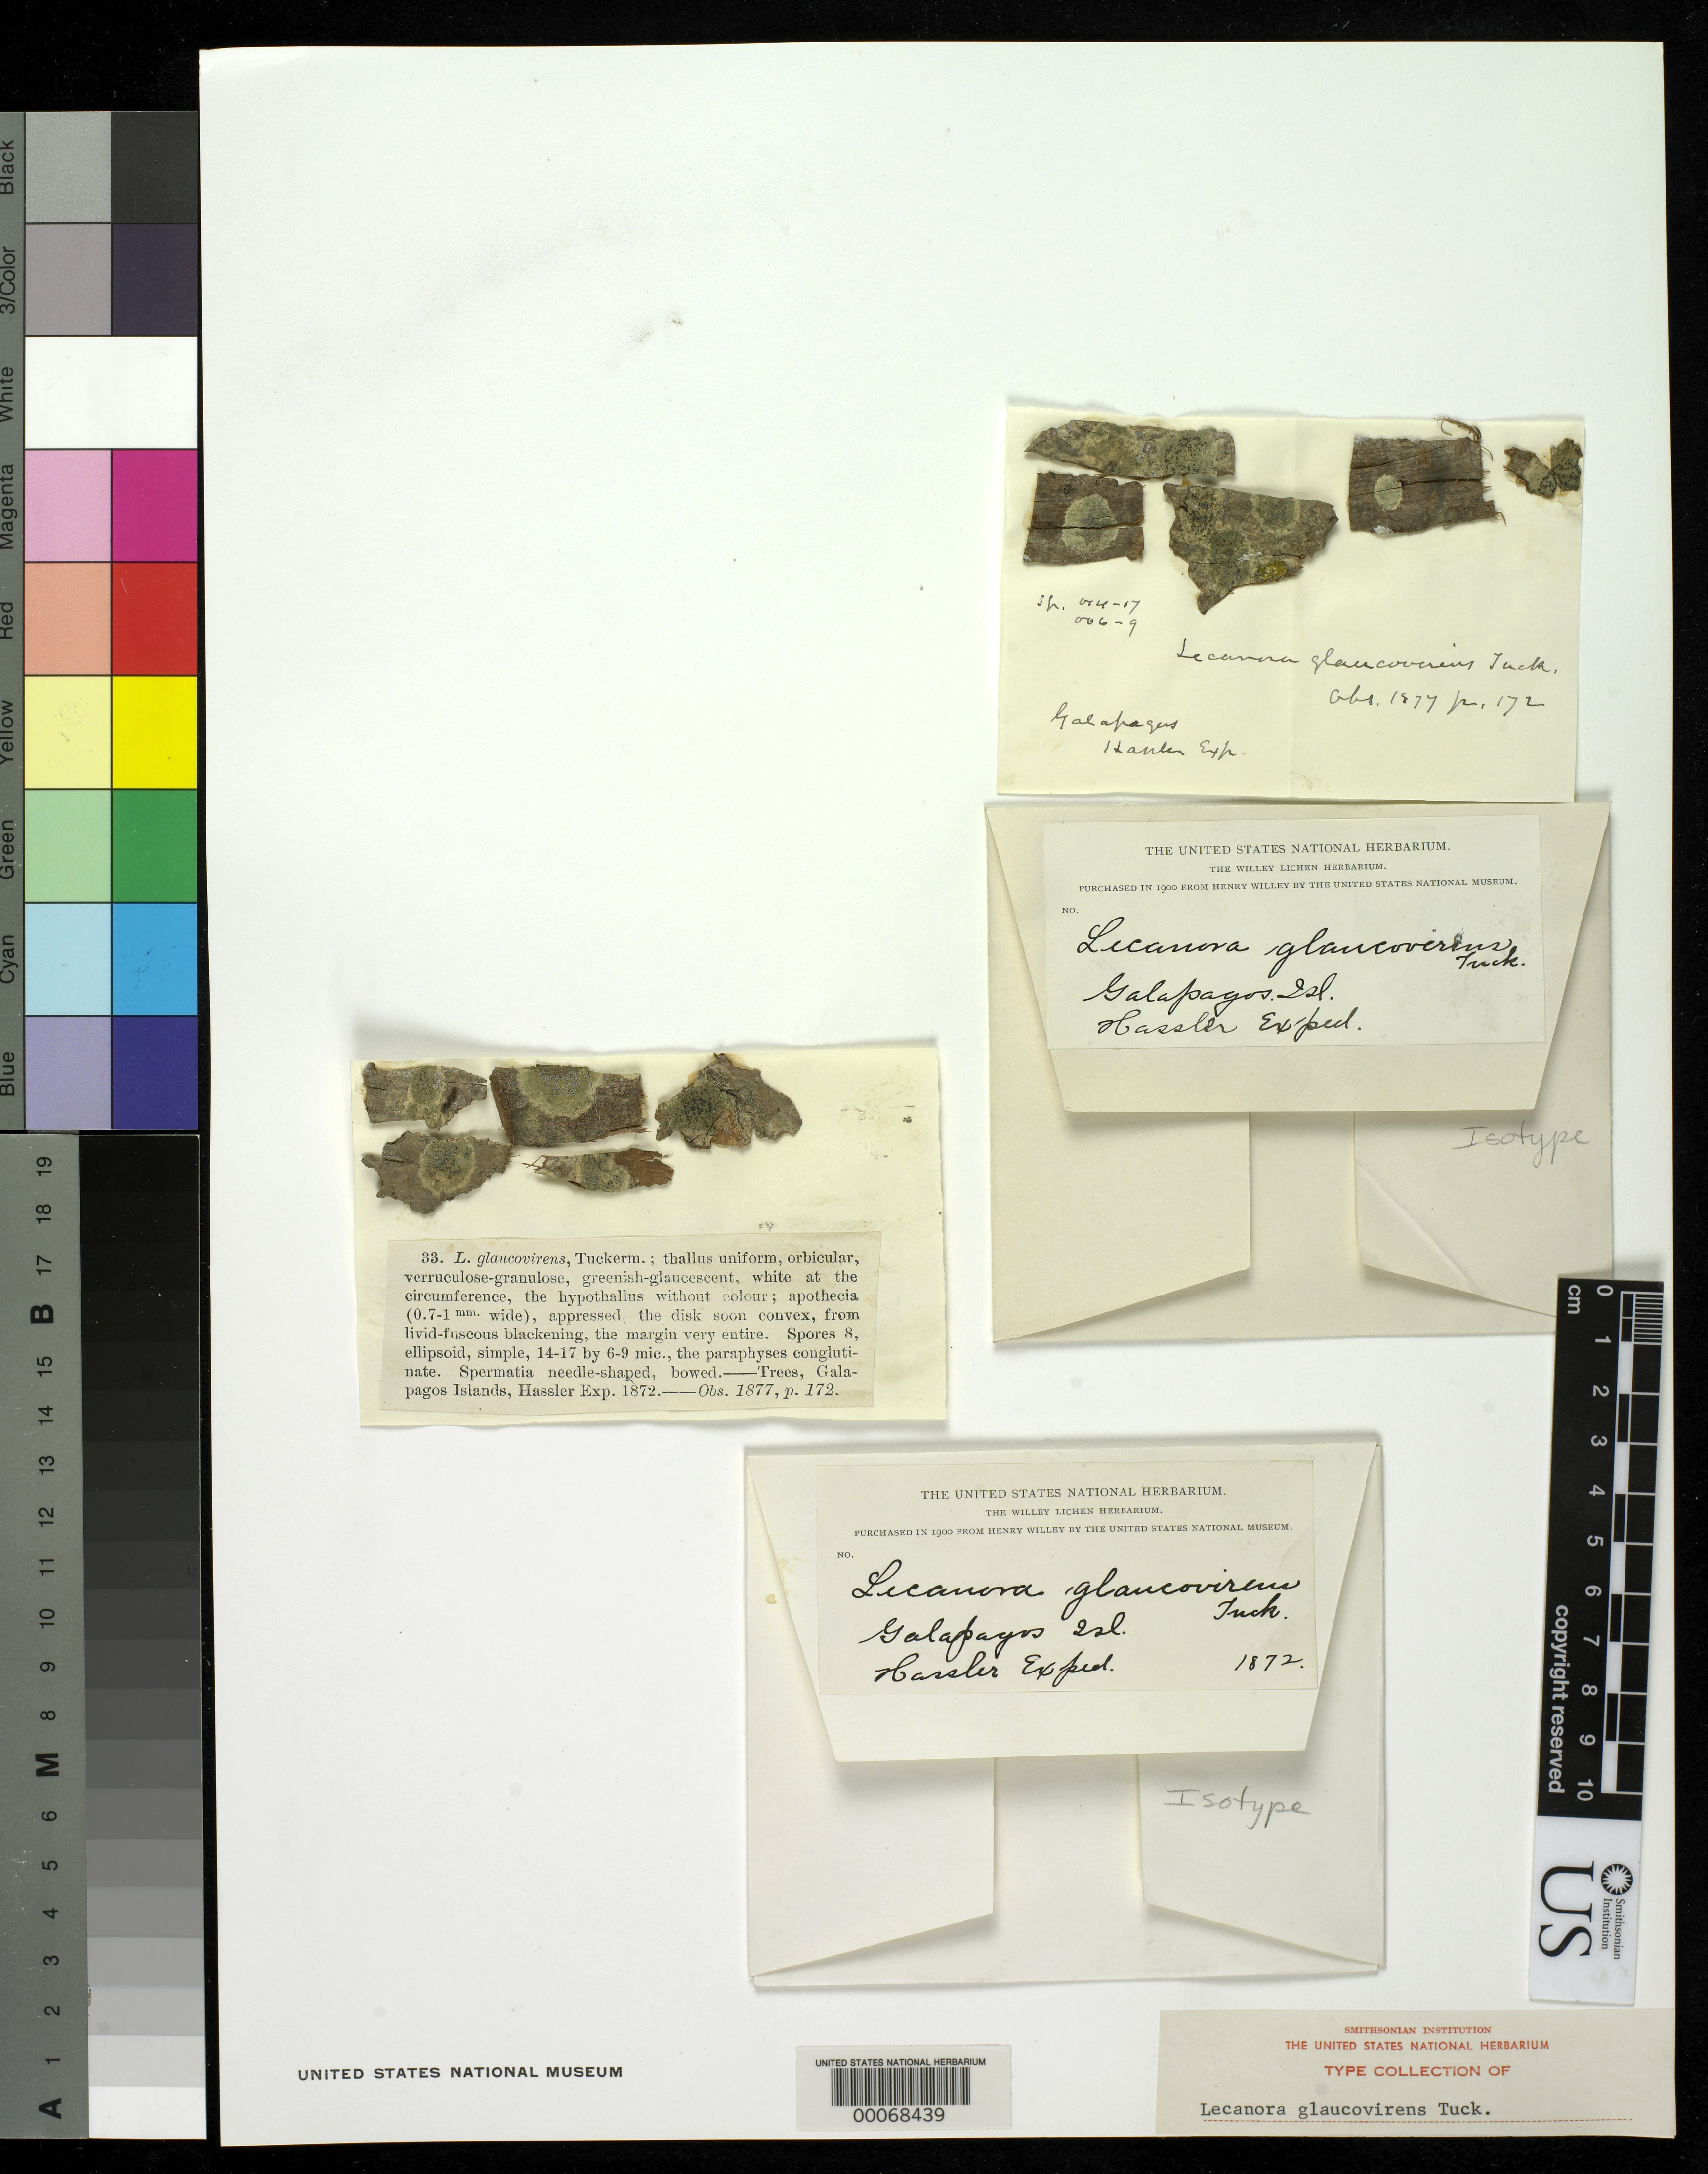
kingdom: Fungi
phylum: Ascomycota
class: Lecanoromycetes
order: Lecanorales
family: Lecanoraceae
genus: Lecanora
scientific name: Lecanora glaucovirens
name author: Tuck.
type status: Isotype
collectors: Hassler Exped.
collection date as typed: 1872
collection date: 1872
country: Ecuador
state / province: Colón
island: Galápagos Is.